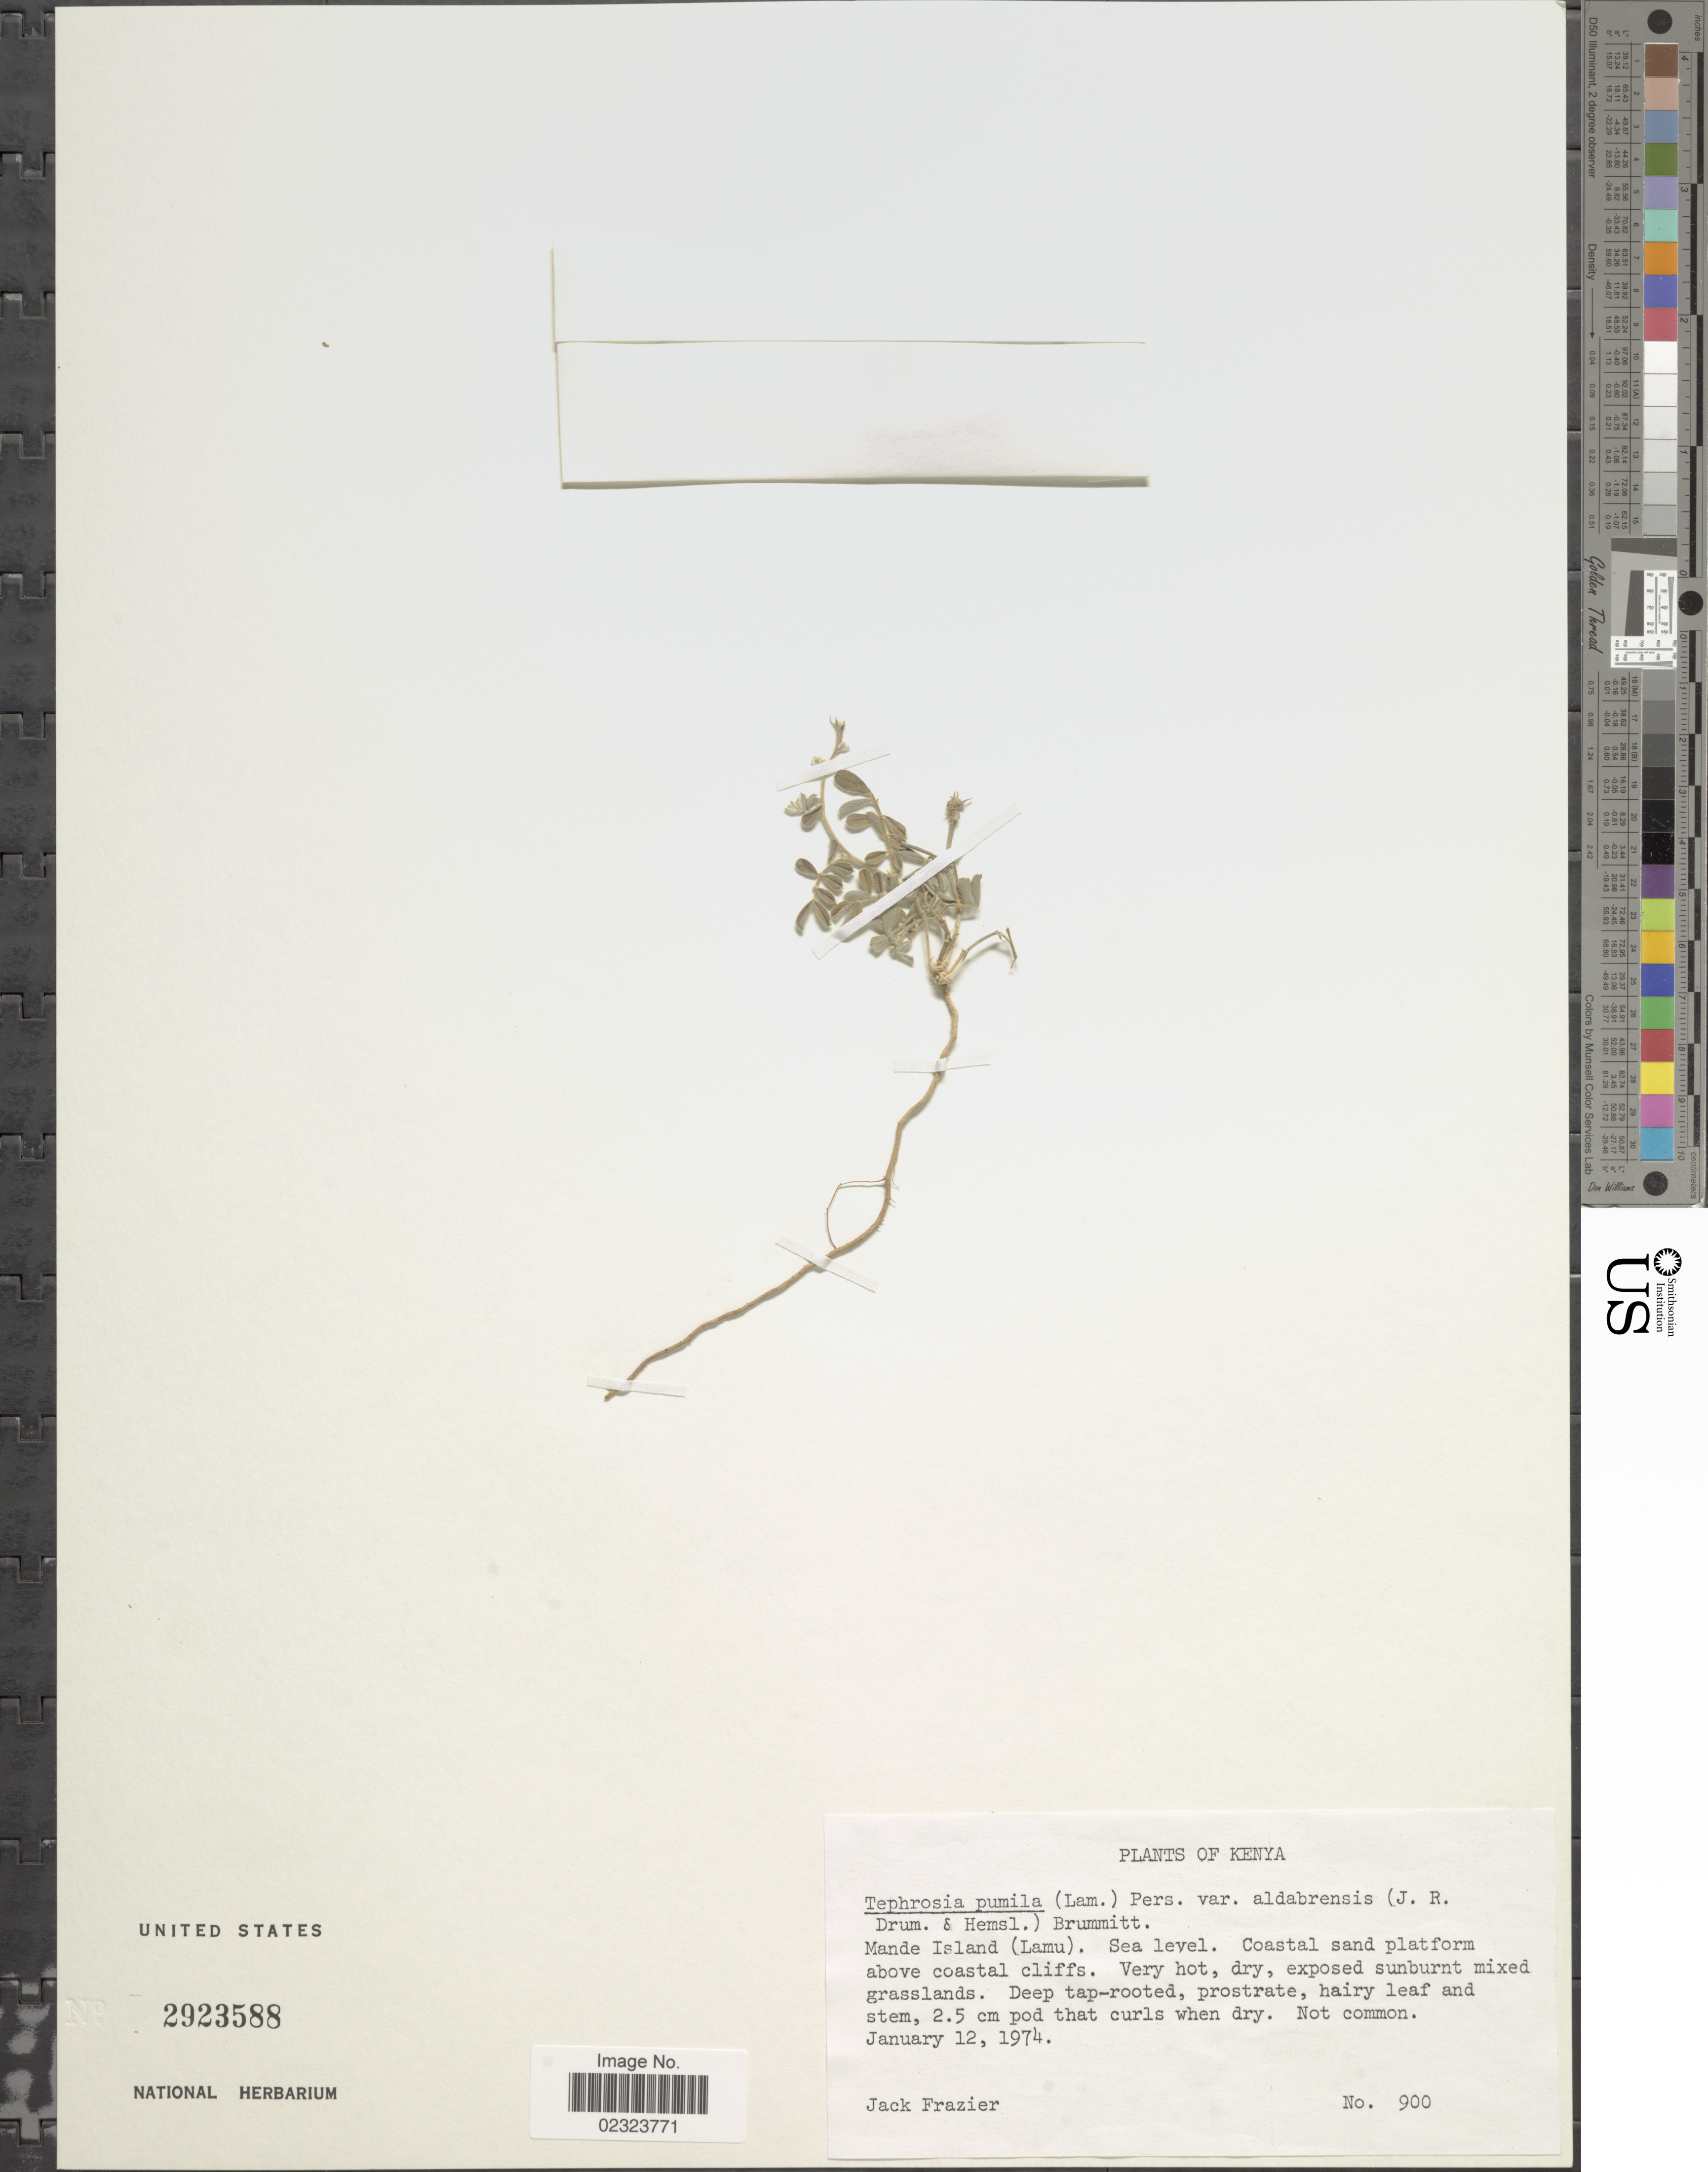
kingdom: Plantae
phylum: Tracheophyta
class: Magnoliopsida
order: Fabales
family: Fabaceae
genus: Tephrosia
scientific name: Tephrosia pumila var. aldabrensis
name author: (J.R. Drumm. & Hemsl.) Brummitt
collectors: J. Frazier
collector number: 900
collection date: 1974-01-12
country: Kenya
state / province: Lamu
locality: Mande Island (Lamu), coastal sand platform above coastal cliffs.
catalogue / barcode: US 2923588